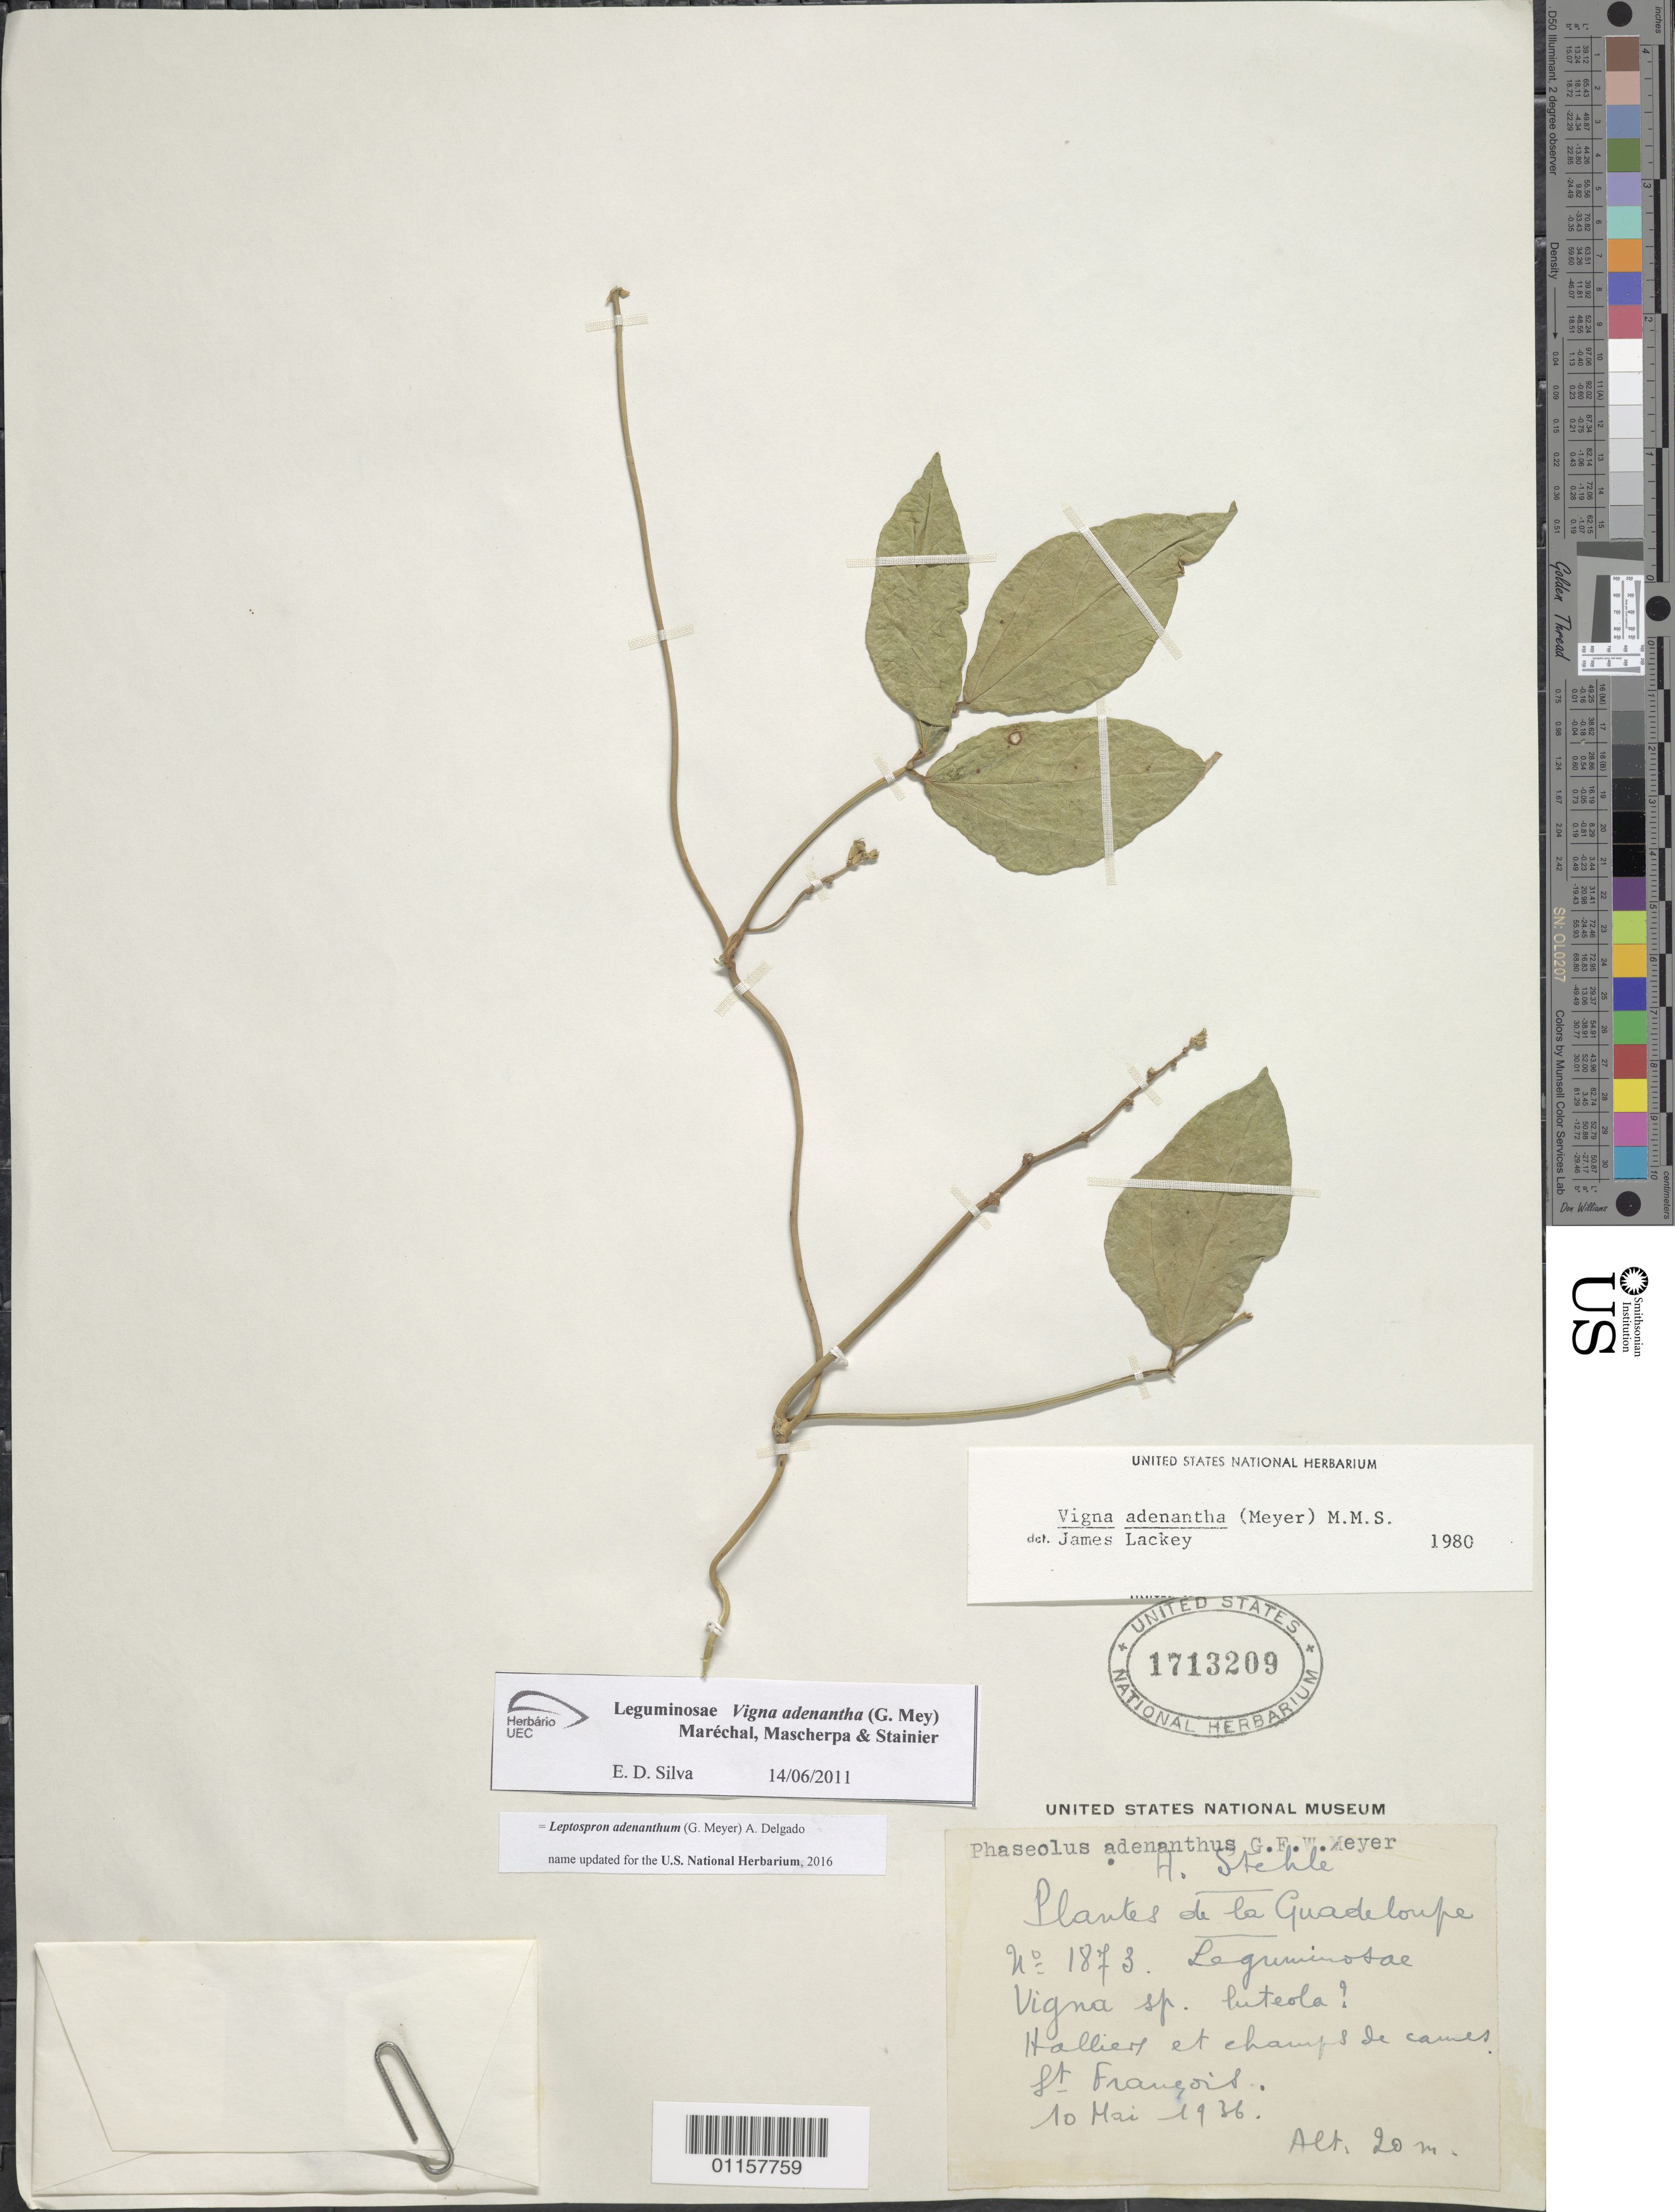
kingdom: Plantae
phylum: Tracheophyta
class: Magnoliopsida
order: Fabales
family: Fabaceae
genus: Leptospron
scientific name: Leptospron adenanthum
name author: (G. Mey.) A. Delgado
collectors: H. Stehlé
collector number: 1873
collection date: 1936-05-10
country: Guadeloupe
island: Grande Terre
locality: Saint-François.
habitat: Halliers et champs de cames.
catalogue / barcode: US 1713209